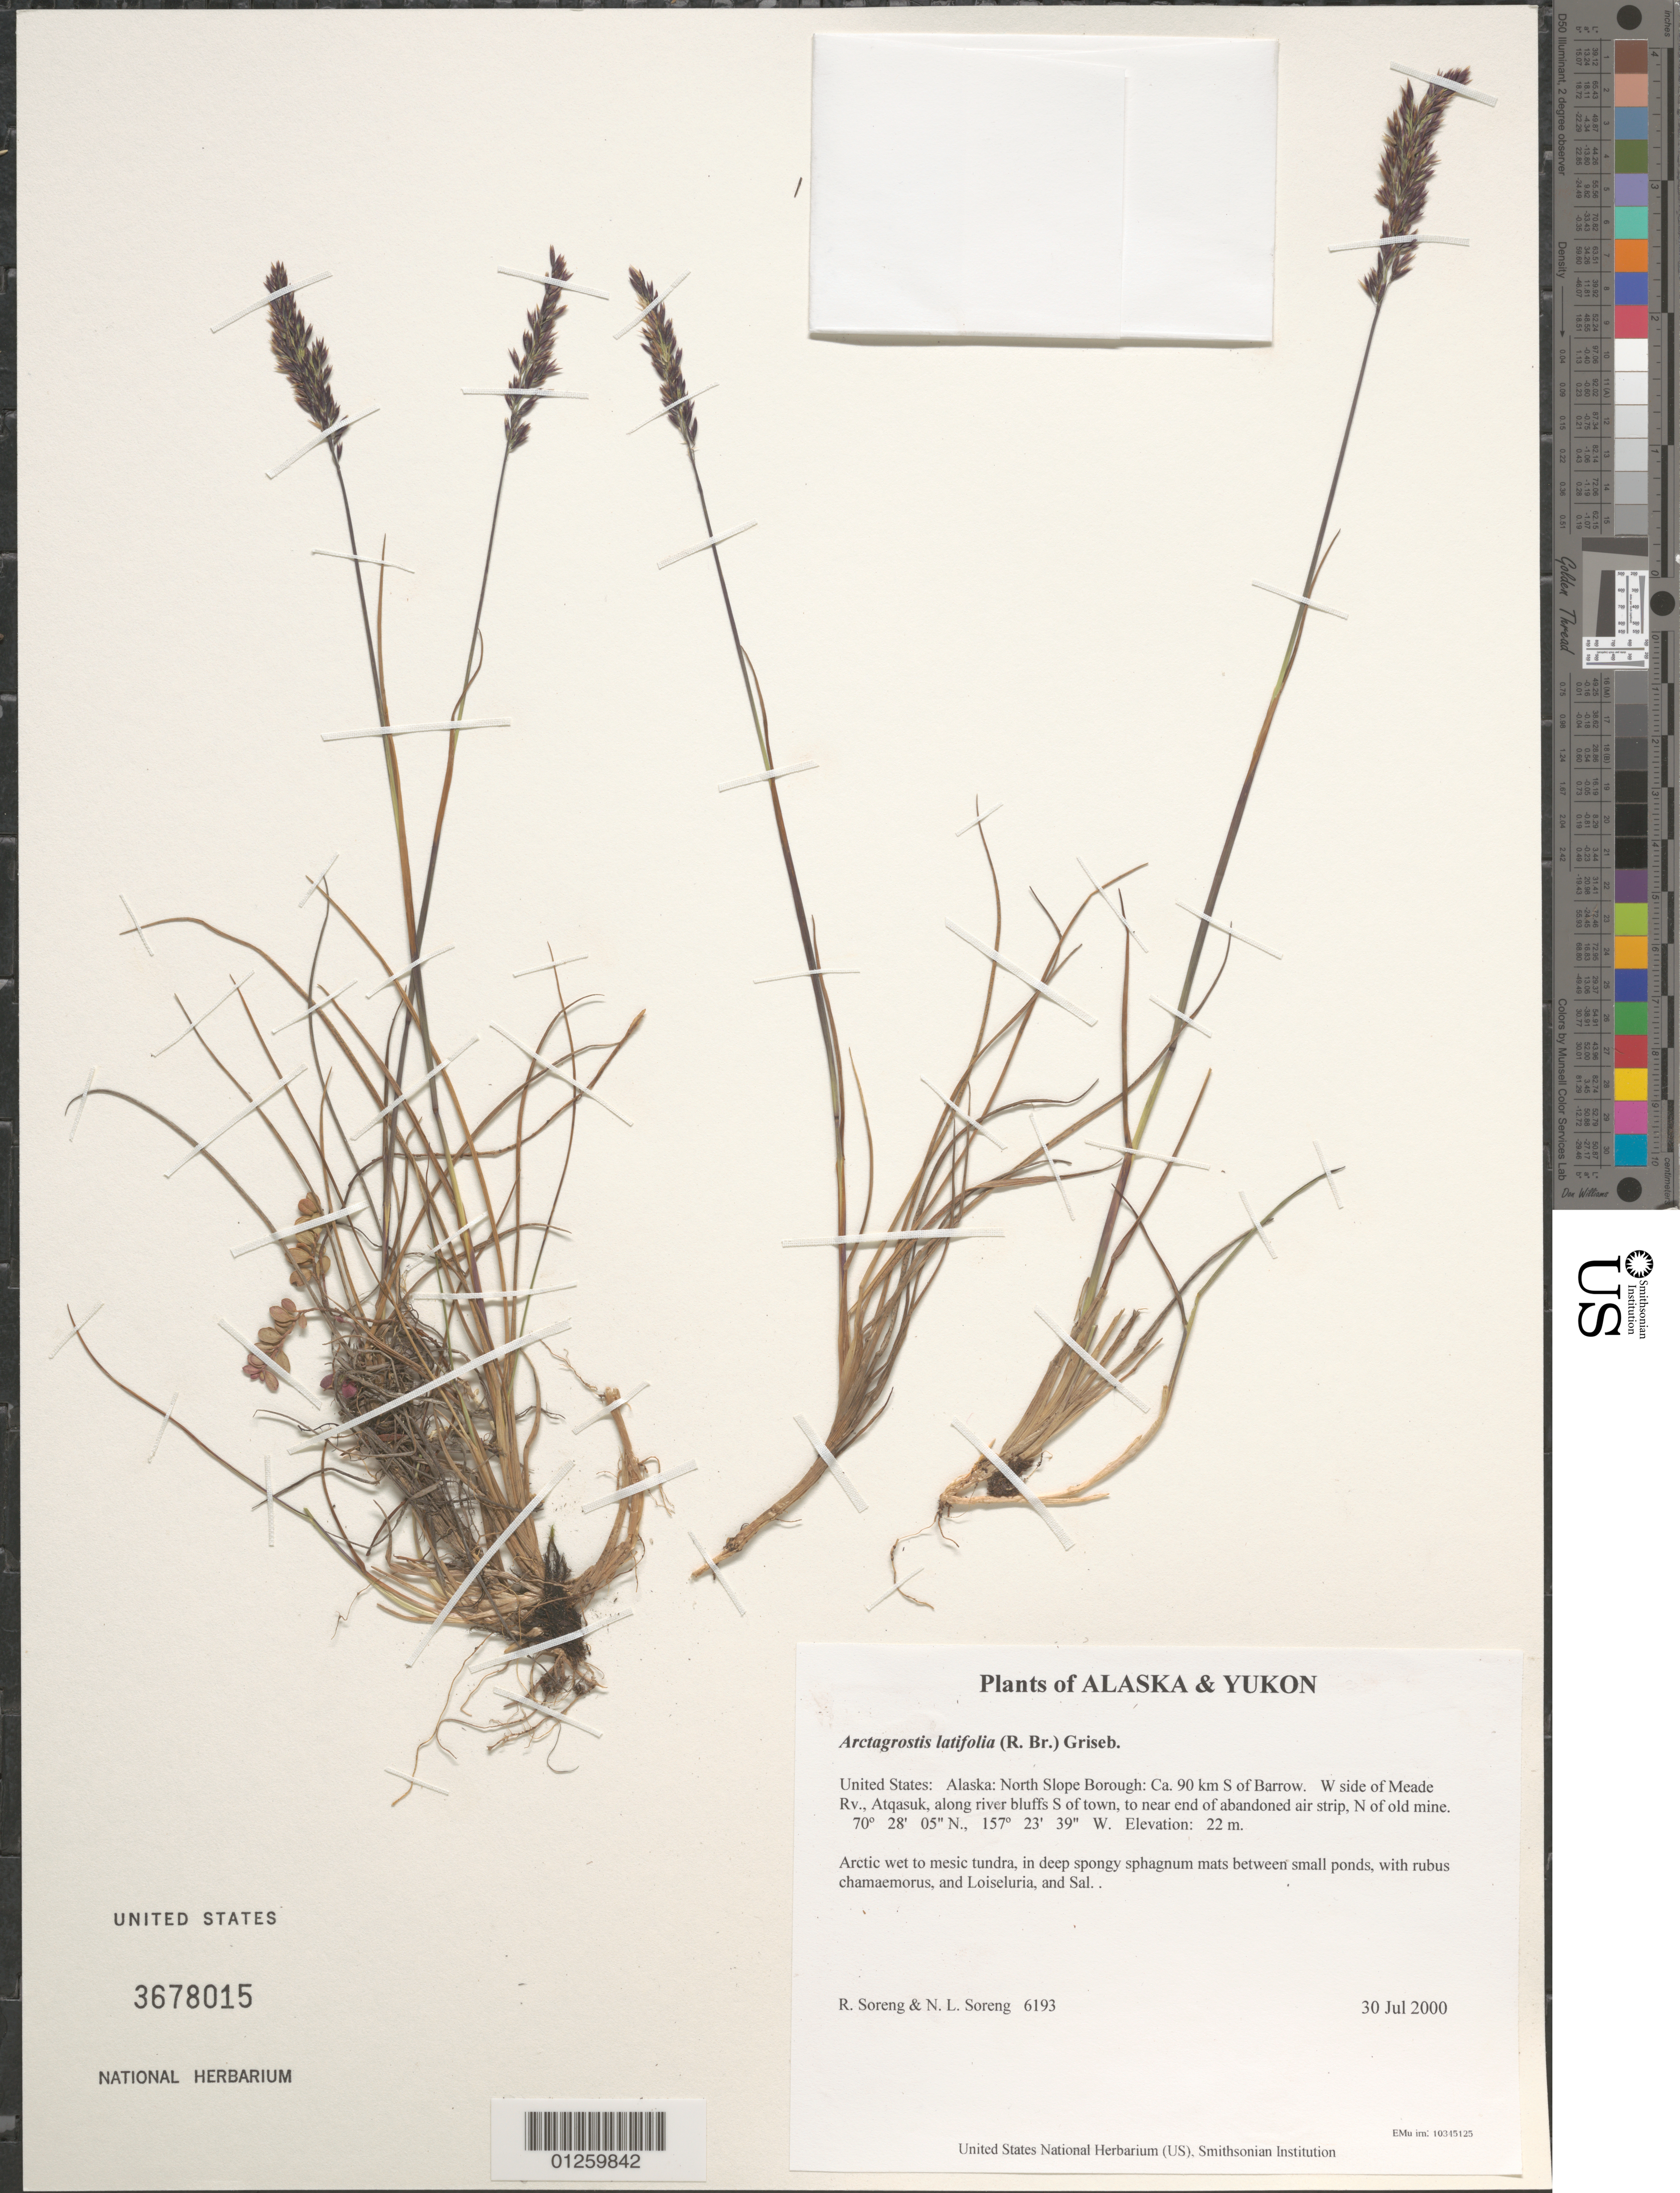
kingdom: Plantae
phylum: Tracheophyta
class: Liliopsida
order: Poales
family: Poaceae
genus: Arctagrostis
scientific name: Arctagrostis latifolia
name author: (R. Br.) Griseb.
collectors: R. J. Soreng & N. L. Soreng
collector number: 6193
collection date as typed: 30 Jul 2000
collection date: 2000-07-30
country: United States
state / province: Alaska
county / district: North Slope Borough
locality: Ca. 90 km S of Barrow. W side of Meade Rv., Atqasuk, along river bluffs S of town, to near end of abandoned air strip, N of old mine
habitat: Arctic wet to mesic tundra, in deep spongy sphagnum mats between small ponds, with rubus chamaemorus, and Loiseluria, and Sal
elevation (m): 22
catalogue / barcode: US 3678015